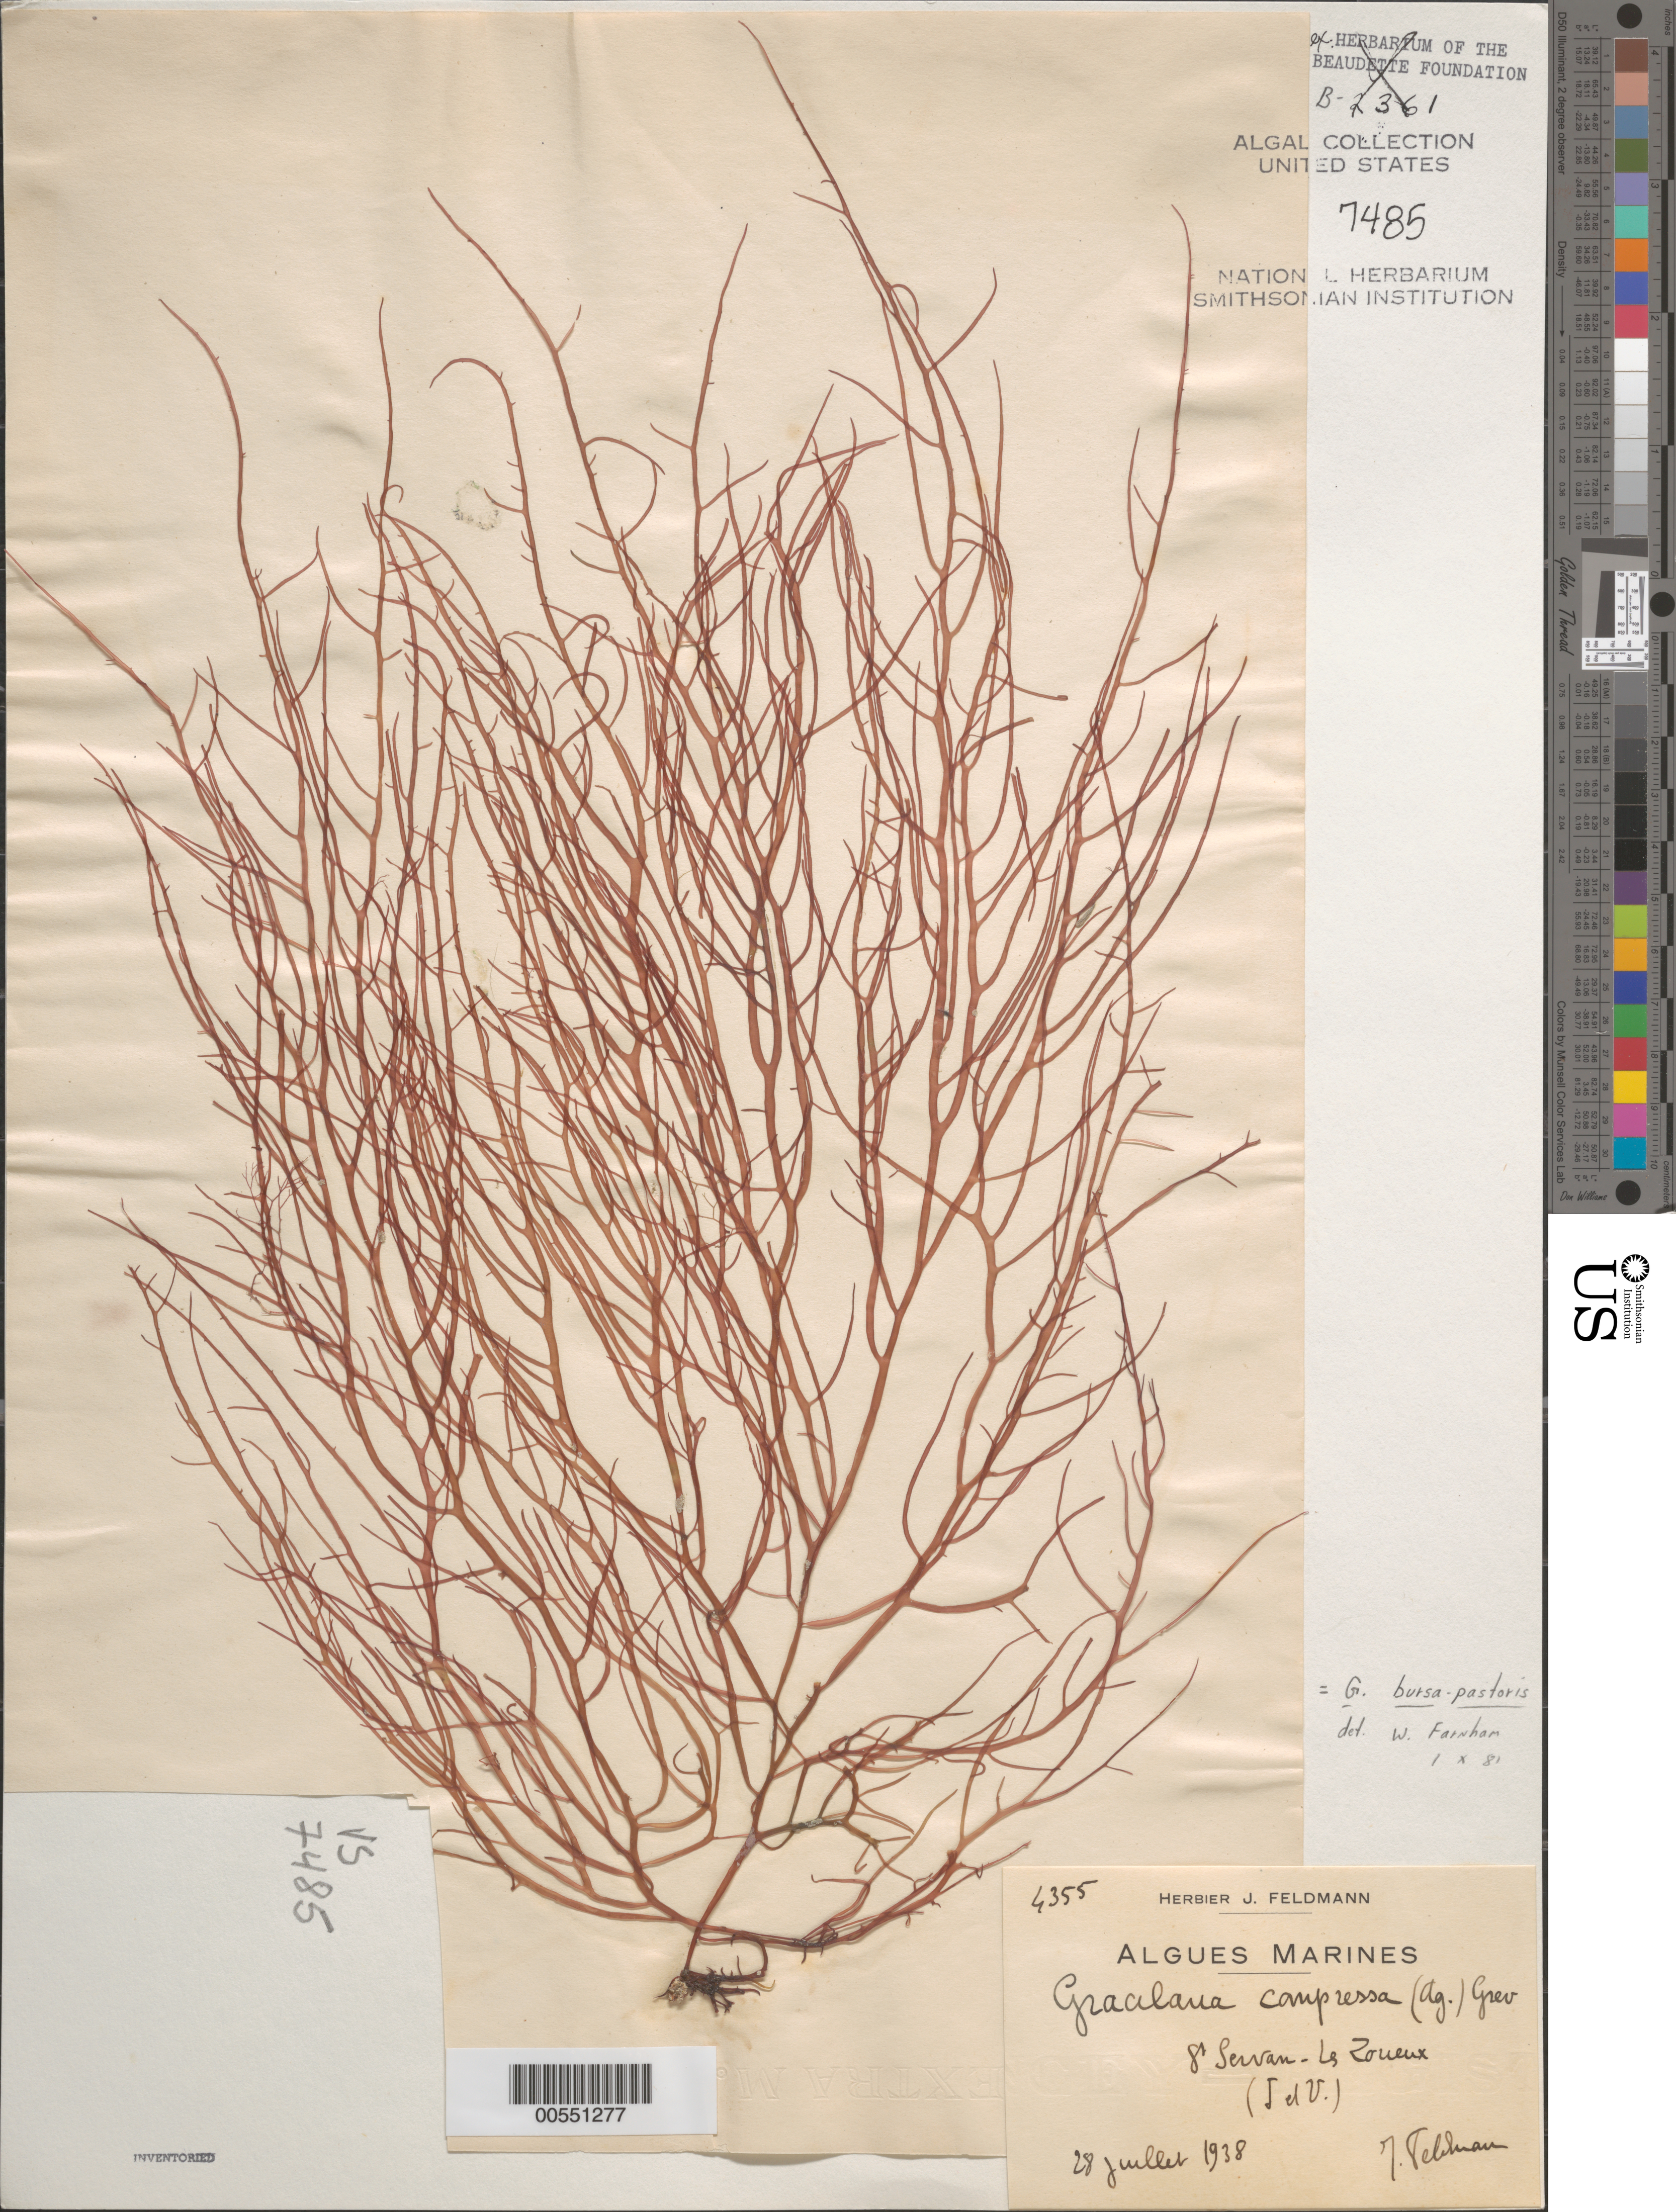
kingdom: Plantae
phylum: Rhodophyta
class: Florideophyceae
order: Gracilariales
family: Gracilariaceae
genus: Gracilaria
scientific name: Gracilaria bursa-pastoris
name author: (S.G. Gmel.) P.C. Silva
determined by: Farnham, W. F.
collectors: J. Feldmann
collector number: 4355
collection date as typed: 28 Jul 1938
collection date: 1938-07-28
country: France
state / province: Bretagne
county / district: Ille-et-Vilaine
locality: St. Servan, Le Zoueux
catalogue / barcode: US 7485